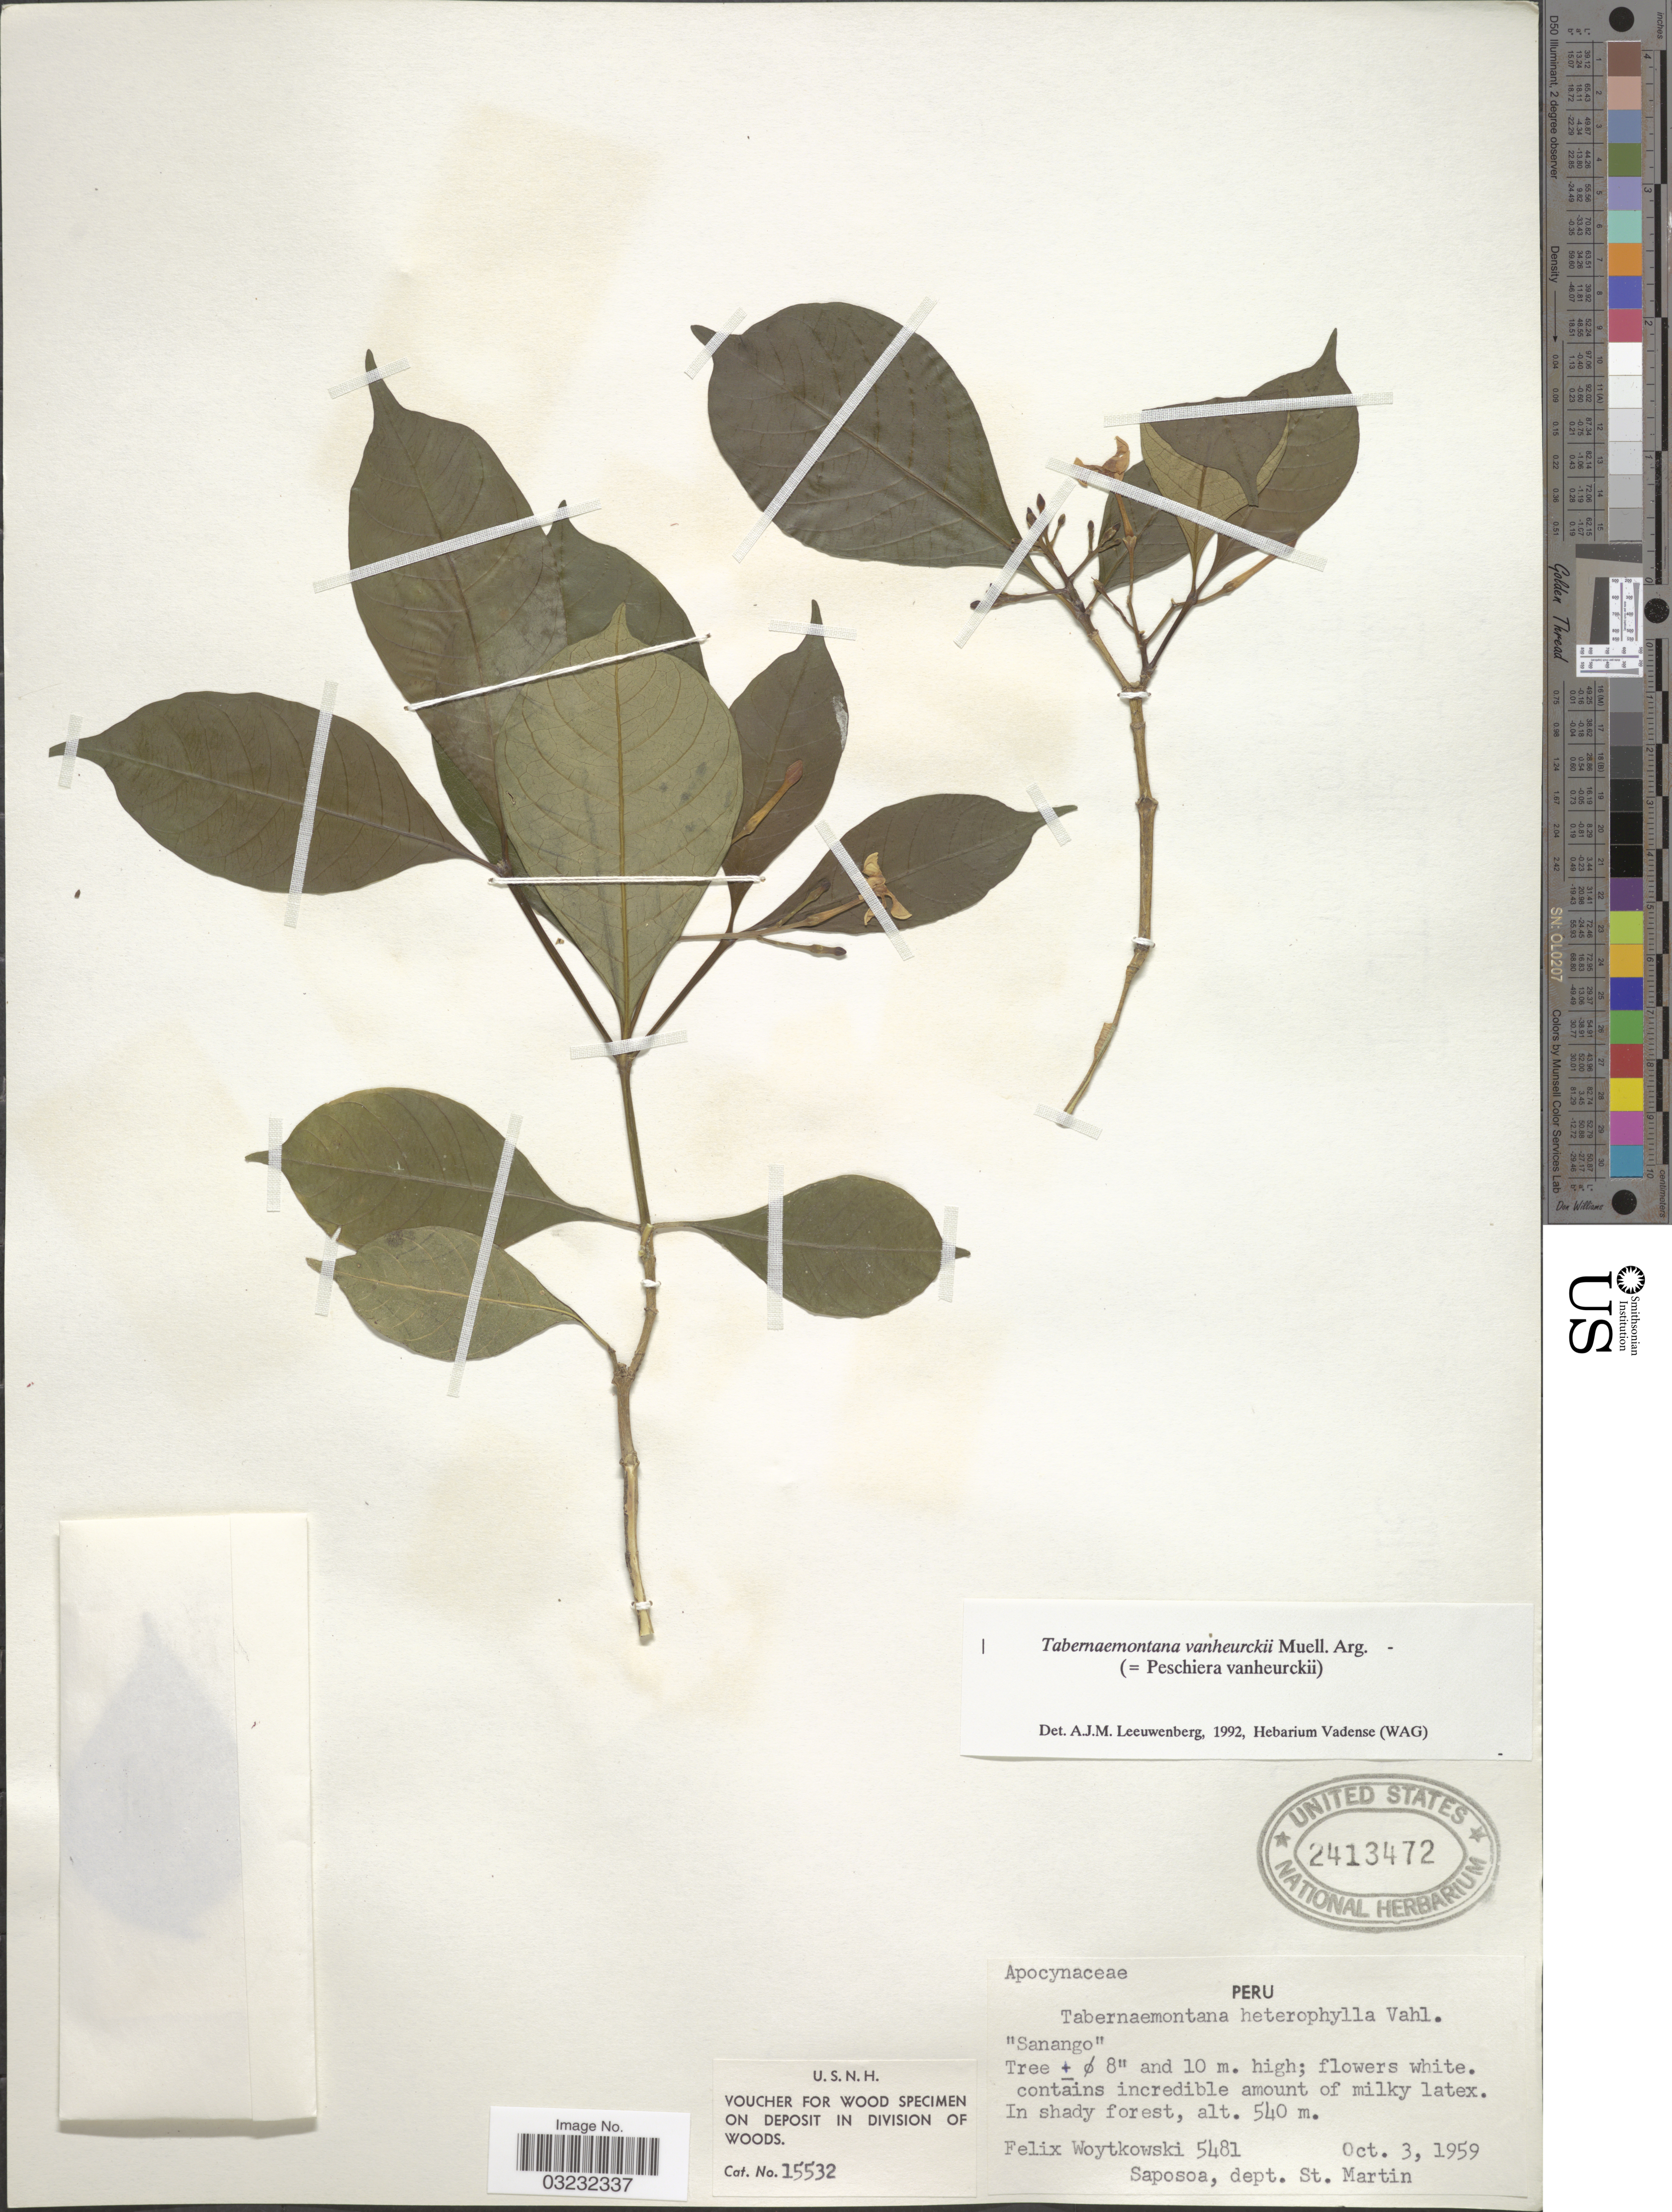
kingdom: Plantae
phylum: Tracheophyta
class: Magnoliopsida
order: Gentianales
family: Apocynaceae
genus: Tabernaemontana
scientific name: Tabernaemontana vanheurckii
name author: Müll. Arg.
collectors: F. Woytkowski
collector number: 5481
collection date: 1959-10-03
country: Peru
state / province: San Martín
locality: Saposoa. dept. St. Martin.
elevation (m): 540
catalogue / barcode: US 2413472